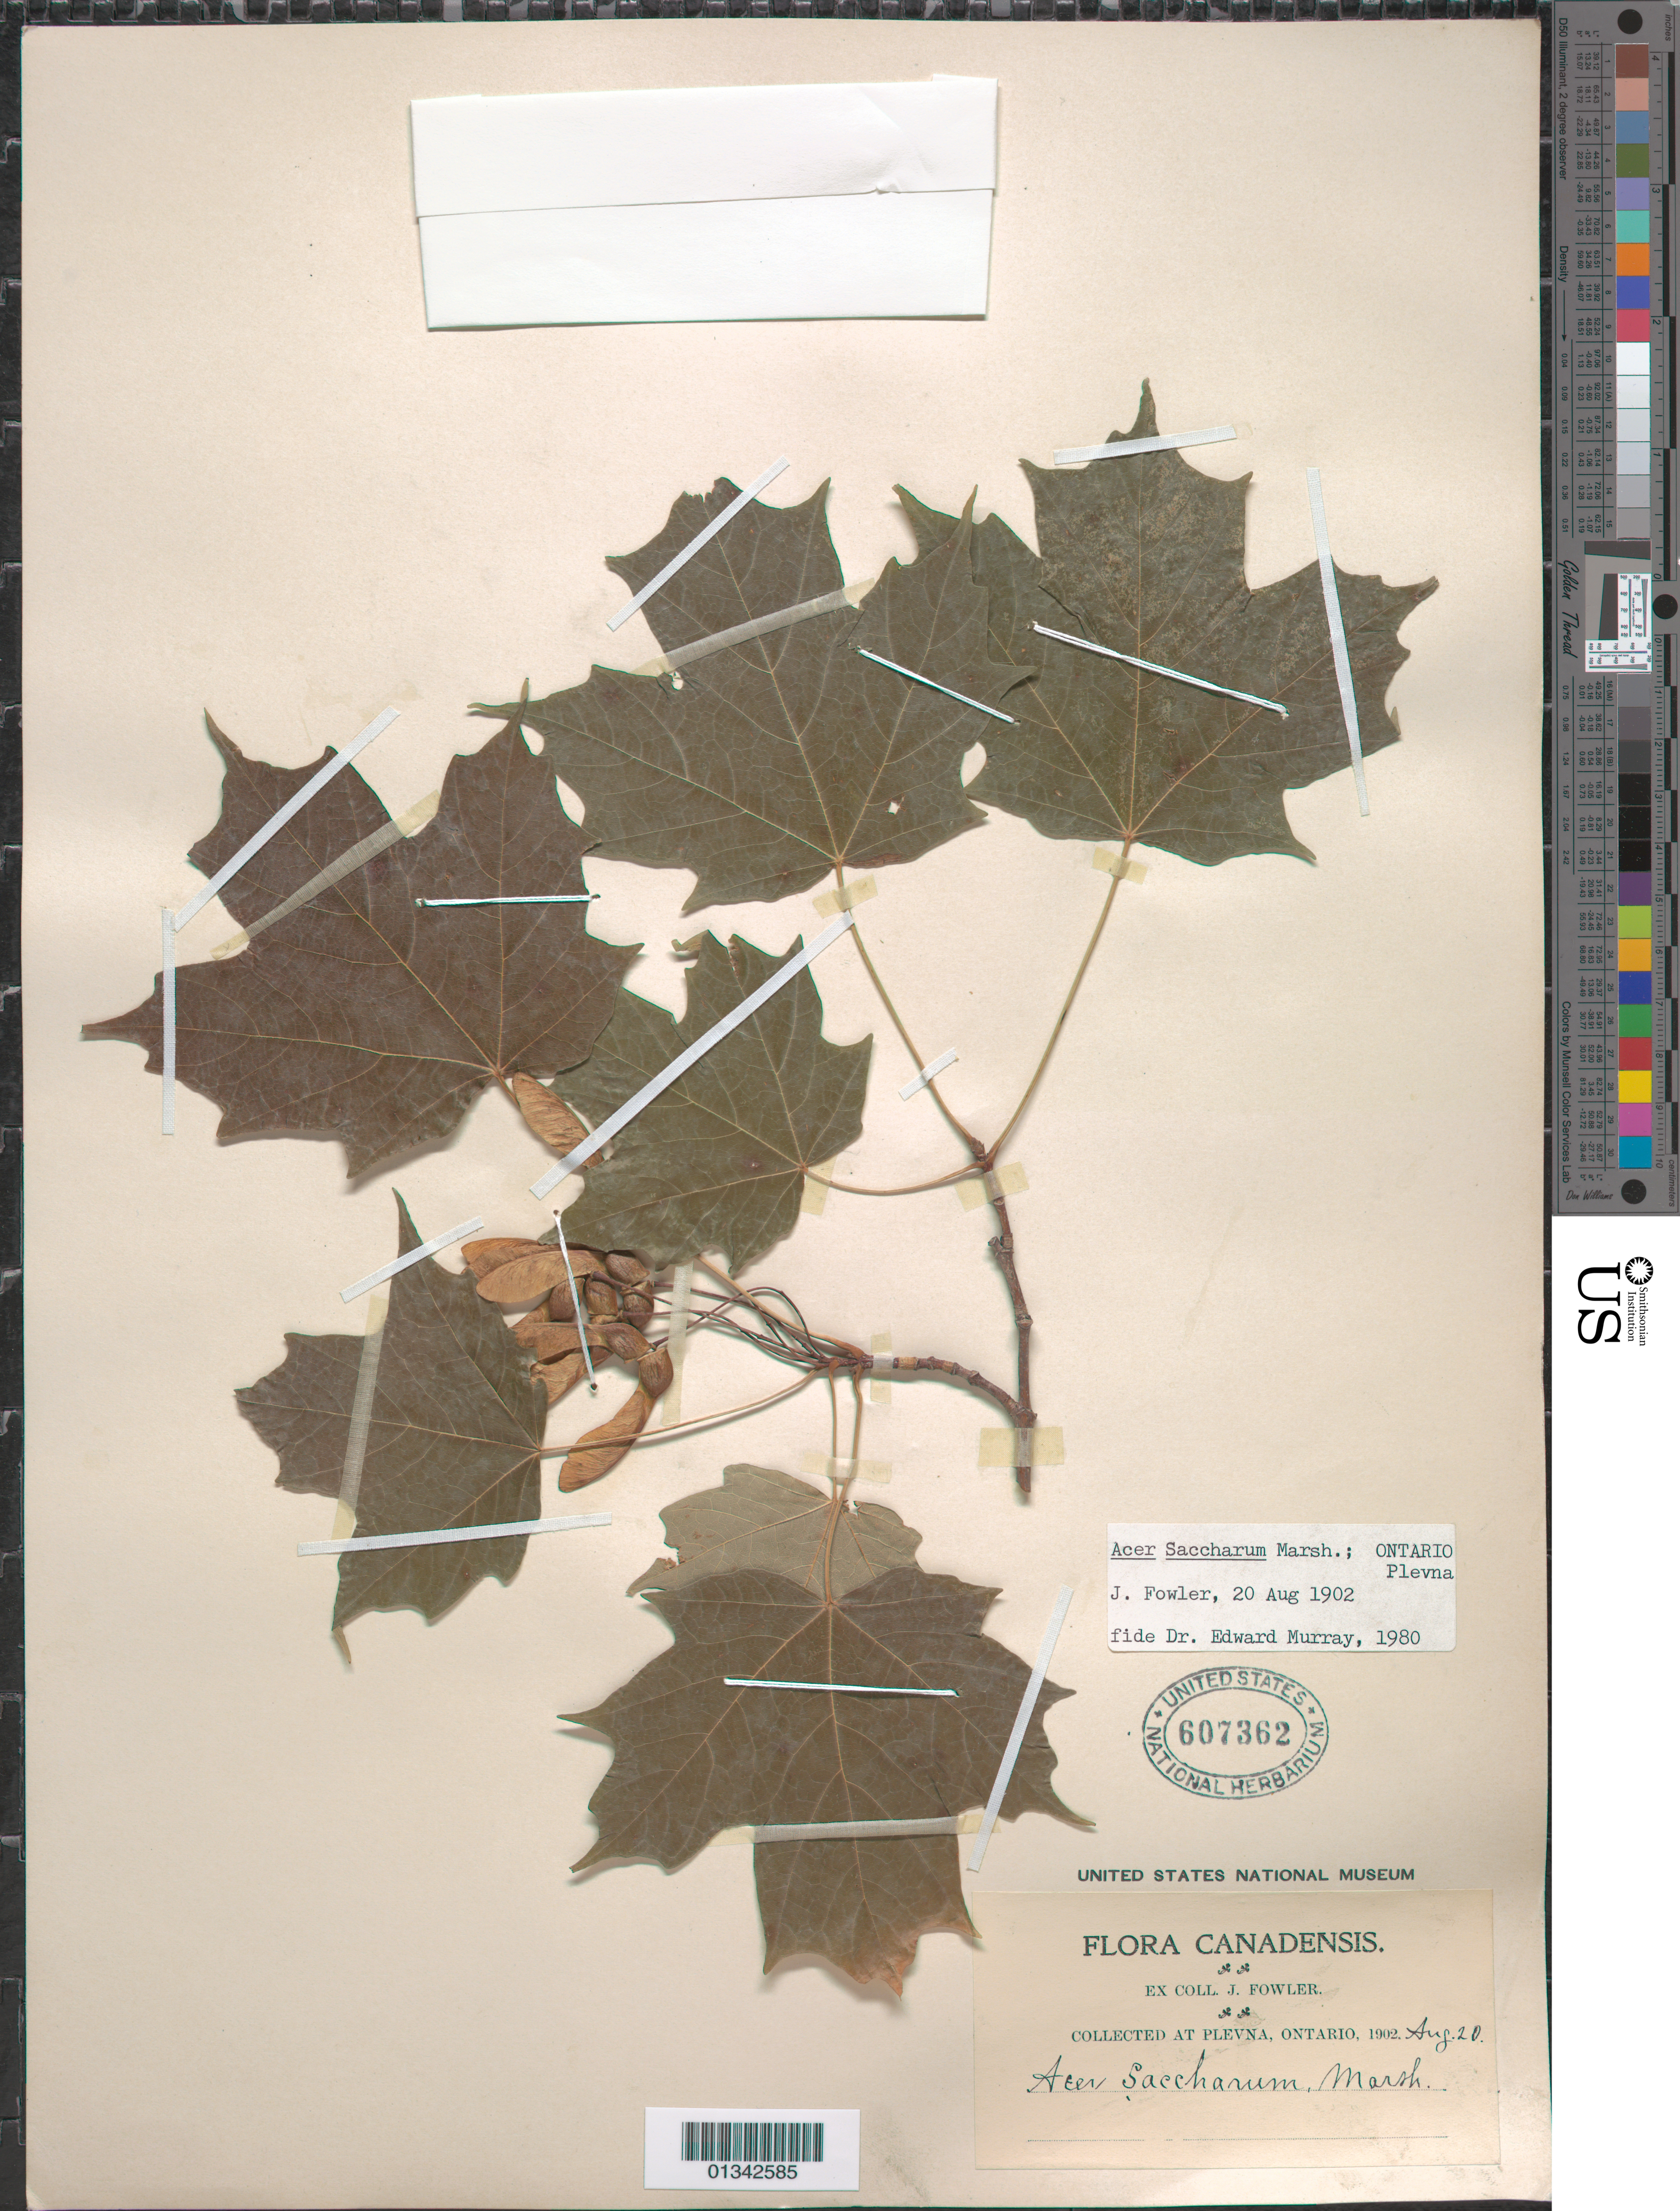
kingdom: Plantae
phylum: Tracheophyta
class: Magnoliopsida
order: Sapindales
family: Sapindaceae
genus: Acer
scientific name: Acer saccharum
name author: Marshall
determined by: Murray, Edward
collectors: J. P. Fowler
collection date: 1902-08-20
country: Canada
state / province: Ontario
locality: Plevna, Ontario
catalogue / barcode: US 607362